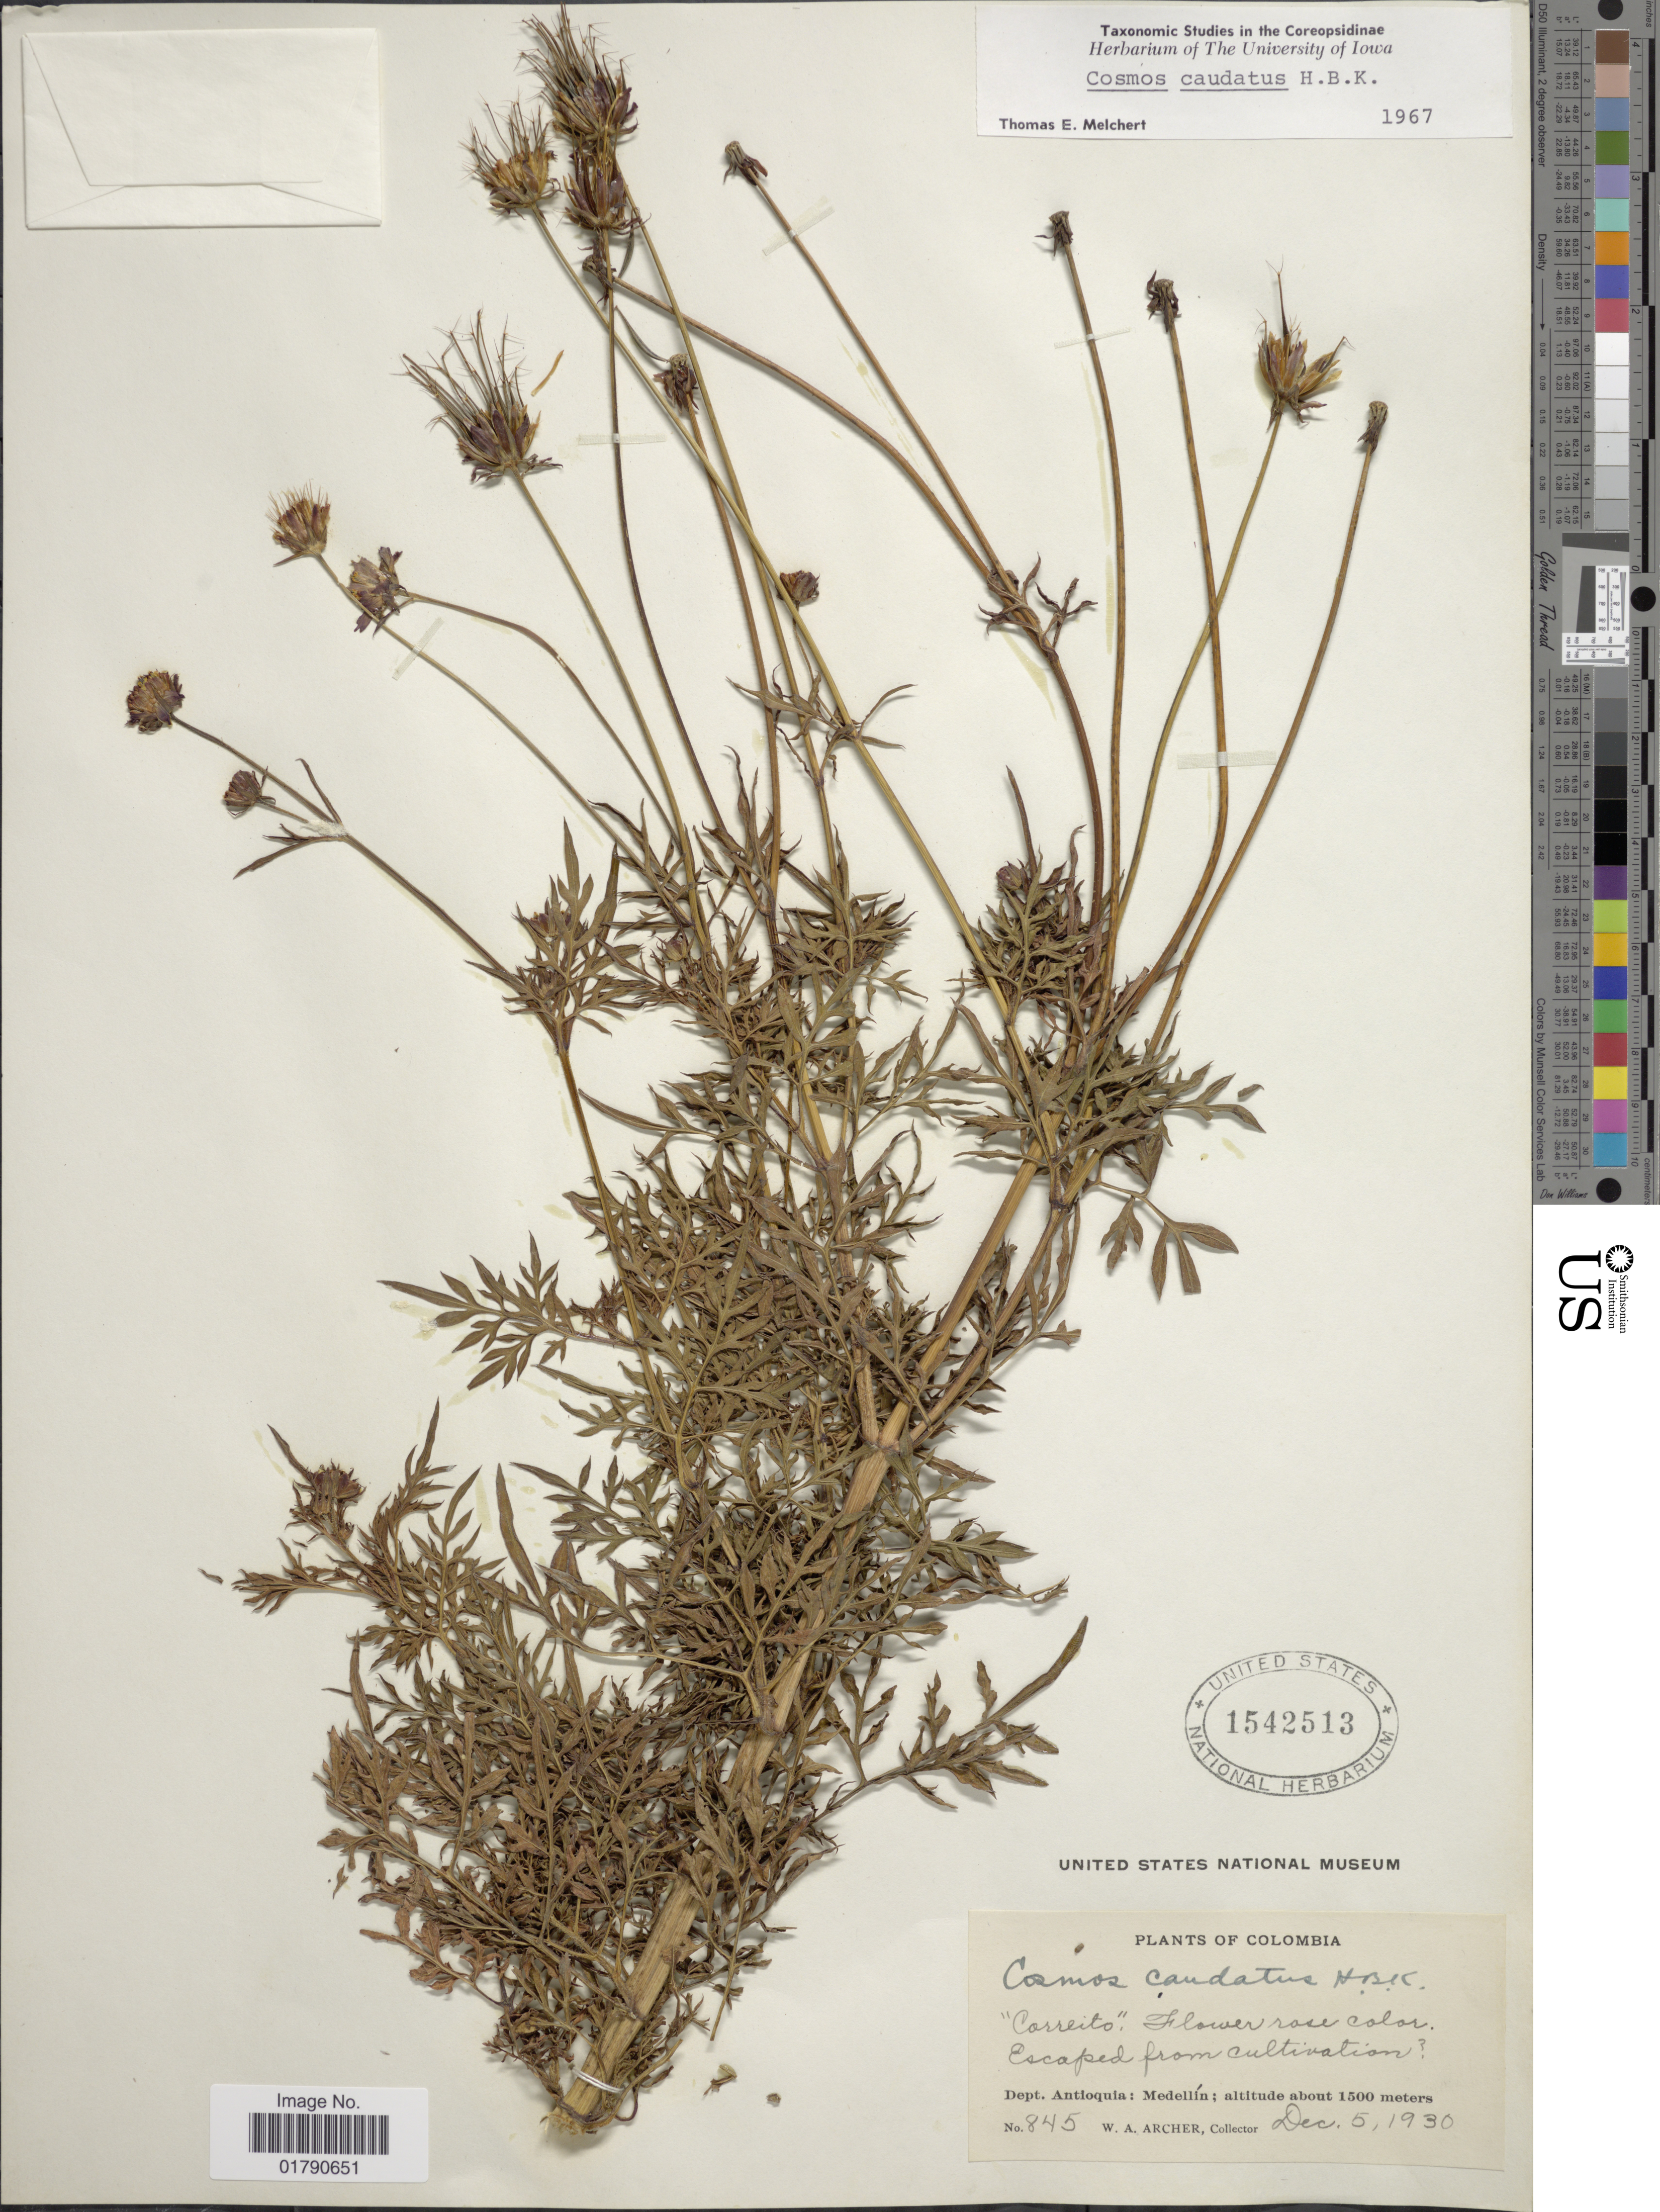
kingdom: Plantae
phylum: Tracheophyta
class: Magnoliopsida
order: Asterales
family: Asteraceae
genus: Cosmos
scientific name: Cosmos caudatus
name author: Kunth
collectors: W. A. Archer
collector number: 845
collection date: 1930-12-05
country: Colombia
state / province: Antioquia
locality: Medellin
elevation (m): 1500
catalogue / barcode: US 1542513